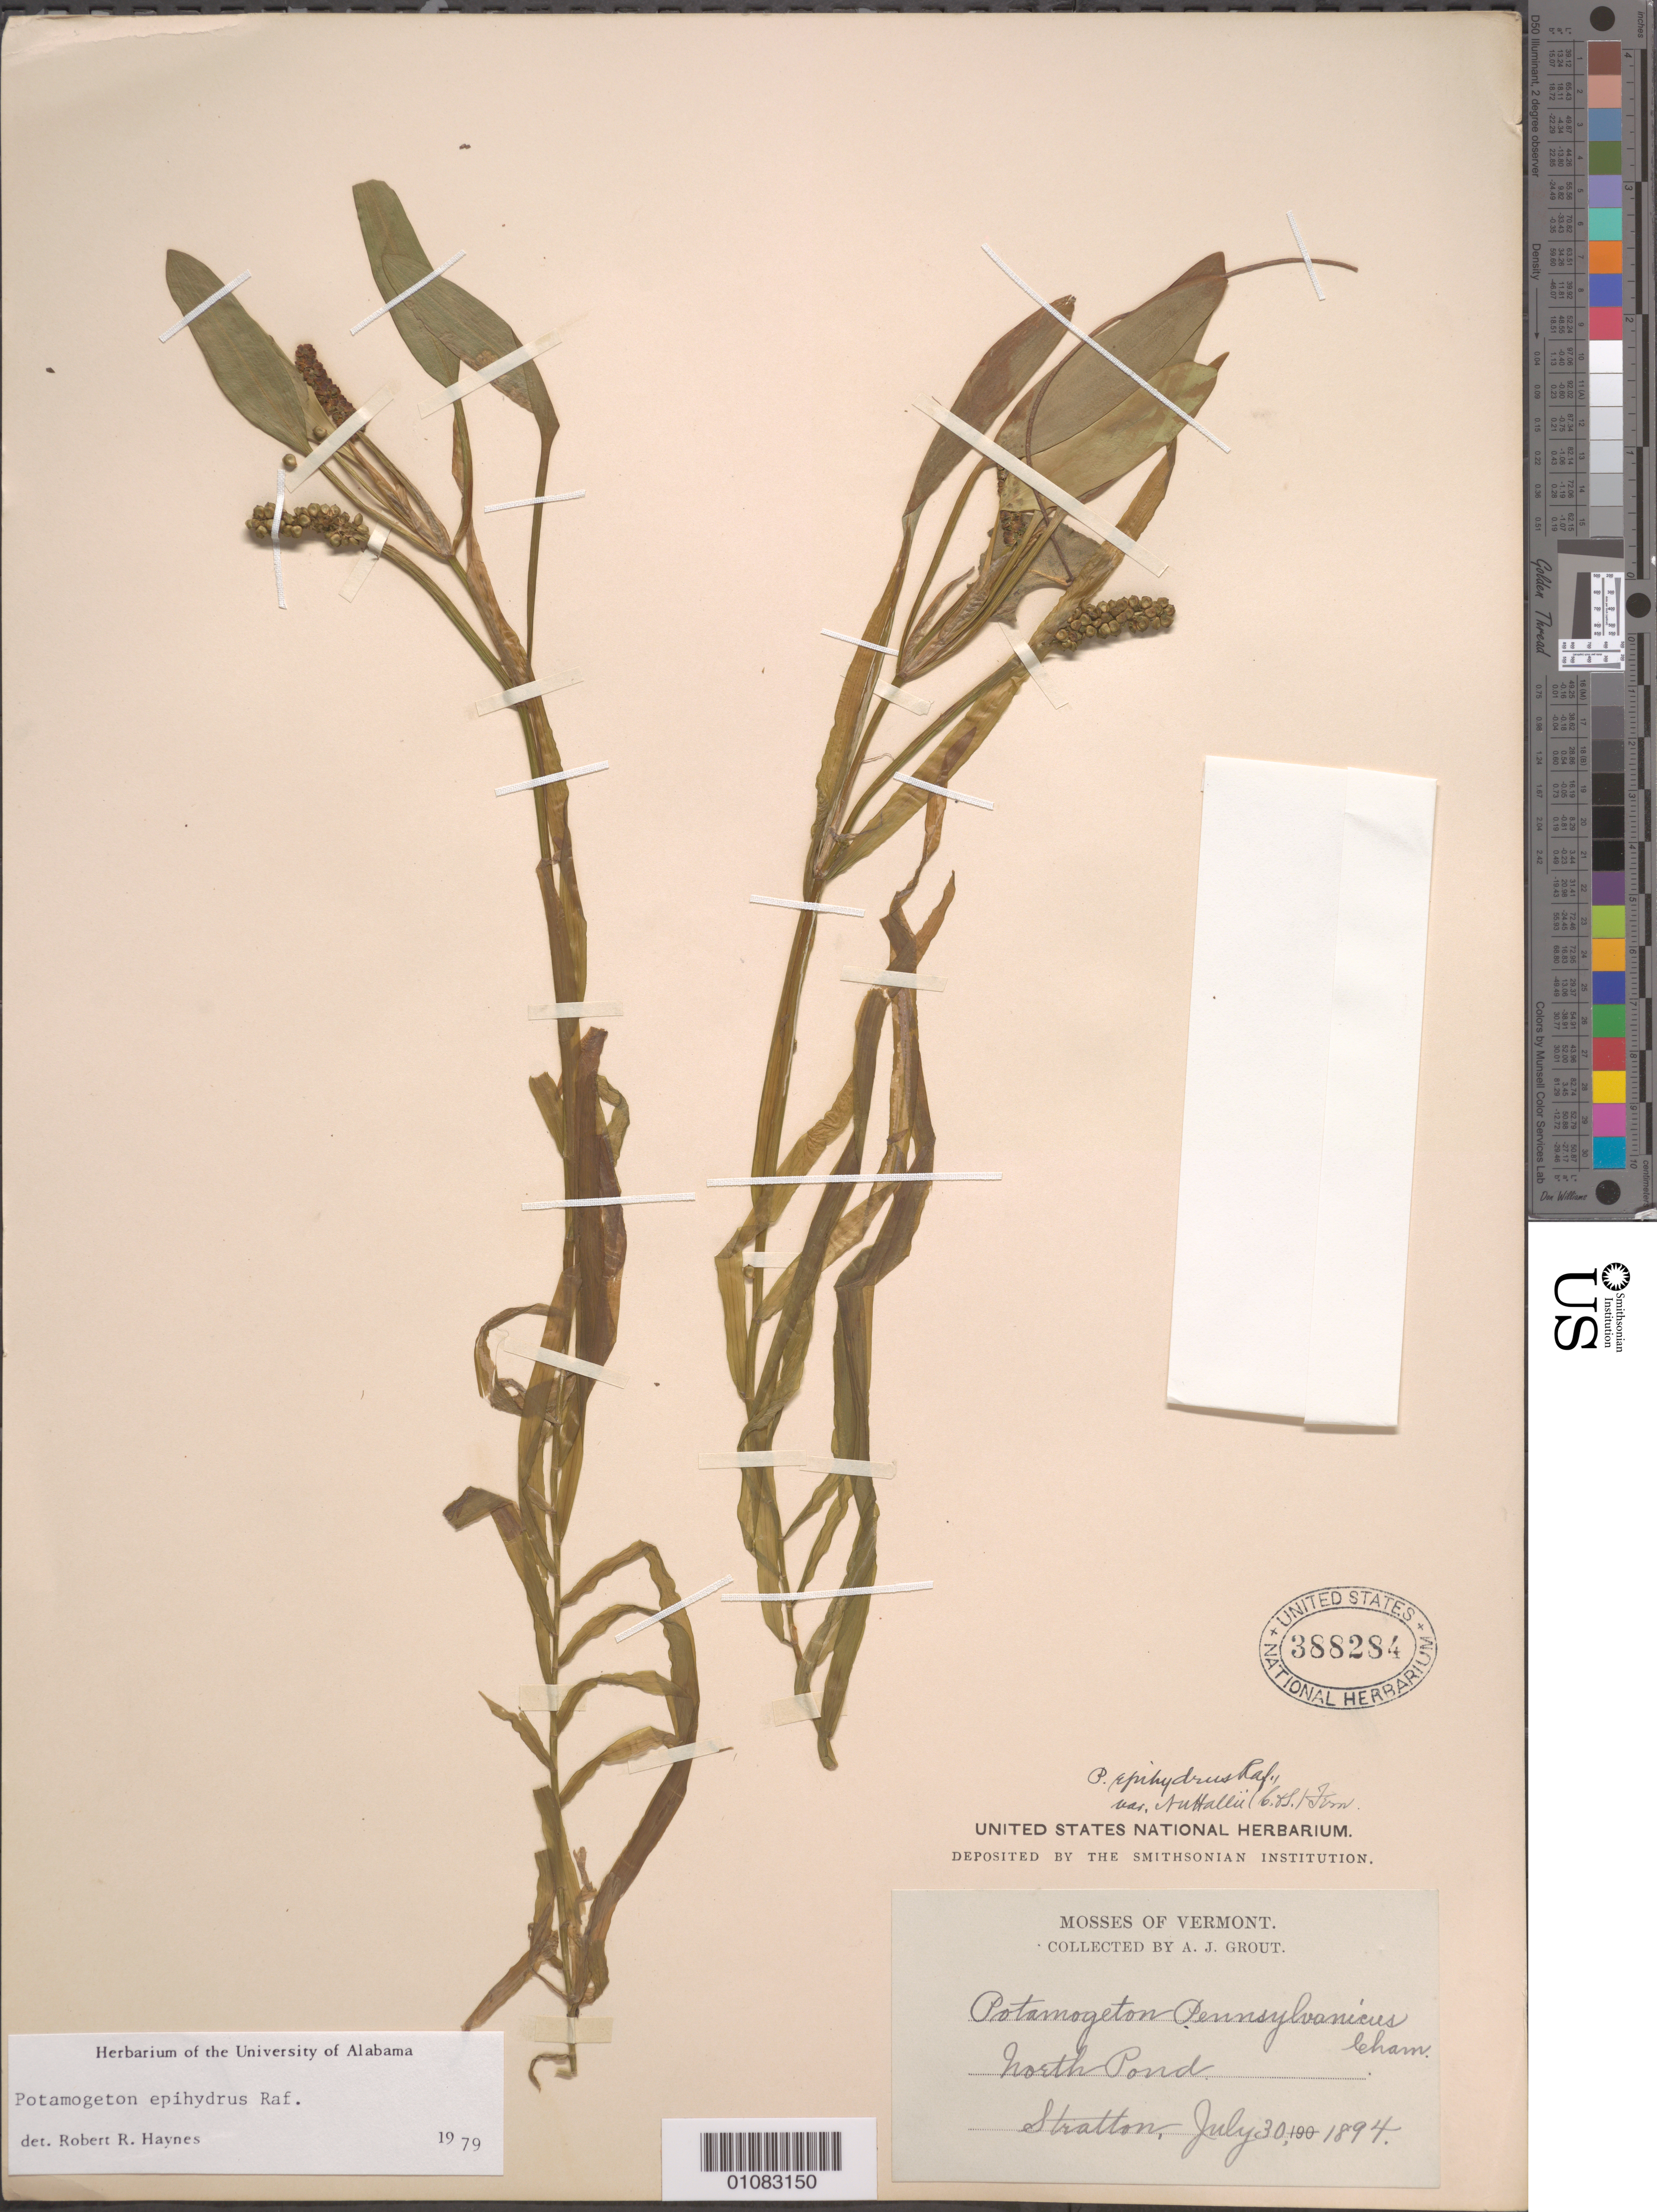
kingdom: Plantae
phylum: Tracheophyta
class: Liliopsida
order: Alismatales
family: Potamogetonaceae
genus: Potamogeton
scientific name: Potamogeton epihydrus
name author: Raf.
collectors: A. Grout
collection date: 1894-07-30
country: United States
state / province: Vermont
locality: Stratton, North Pond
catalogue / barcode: US 388284